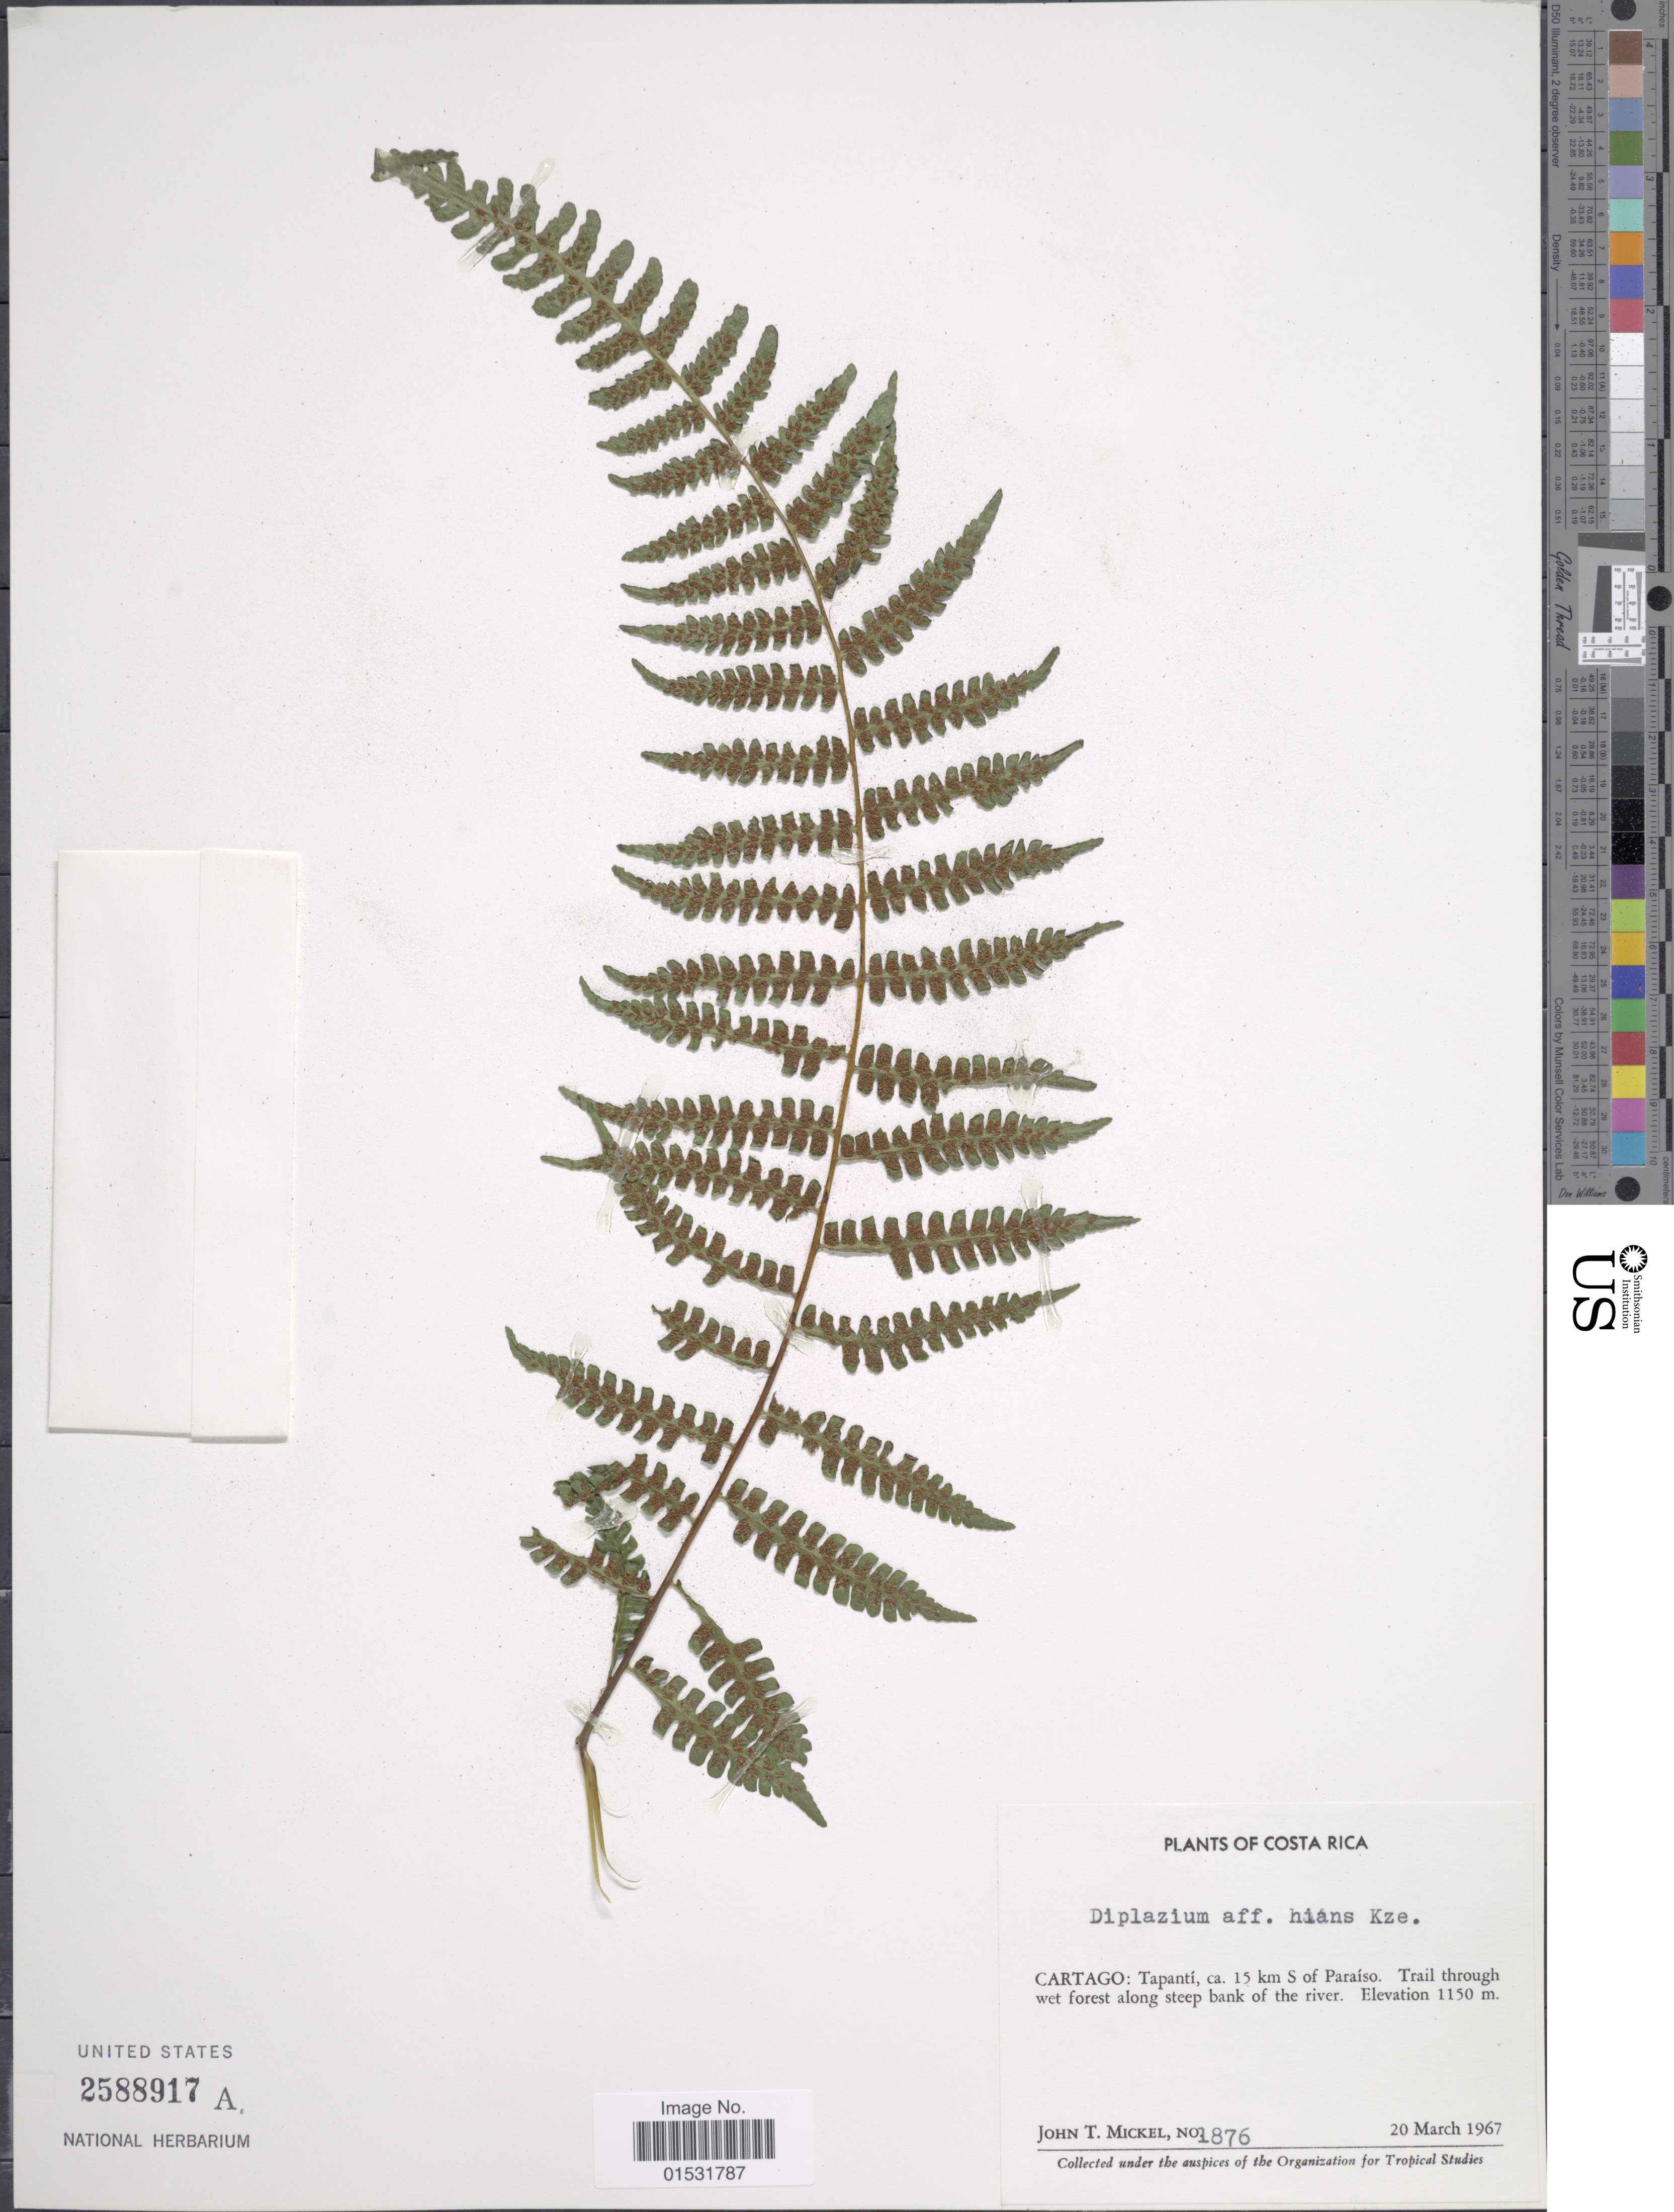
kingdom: Plantae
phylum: Tracheophyta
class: Polypodiopsida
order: Polypodiales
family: Athyriaceae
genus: Diplazium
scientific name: Diplazium hians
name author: Kunze ex Klotzsch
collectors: J. T. Mickel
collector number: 1876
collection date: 1967-03-20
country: Costa Rica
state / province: Cartago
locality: Tapanti, ca. 15 km S of Paraiso. Trail through wet forest along steep bank of the river.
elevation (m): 1150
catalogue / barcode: US 2588917A